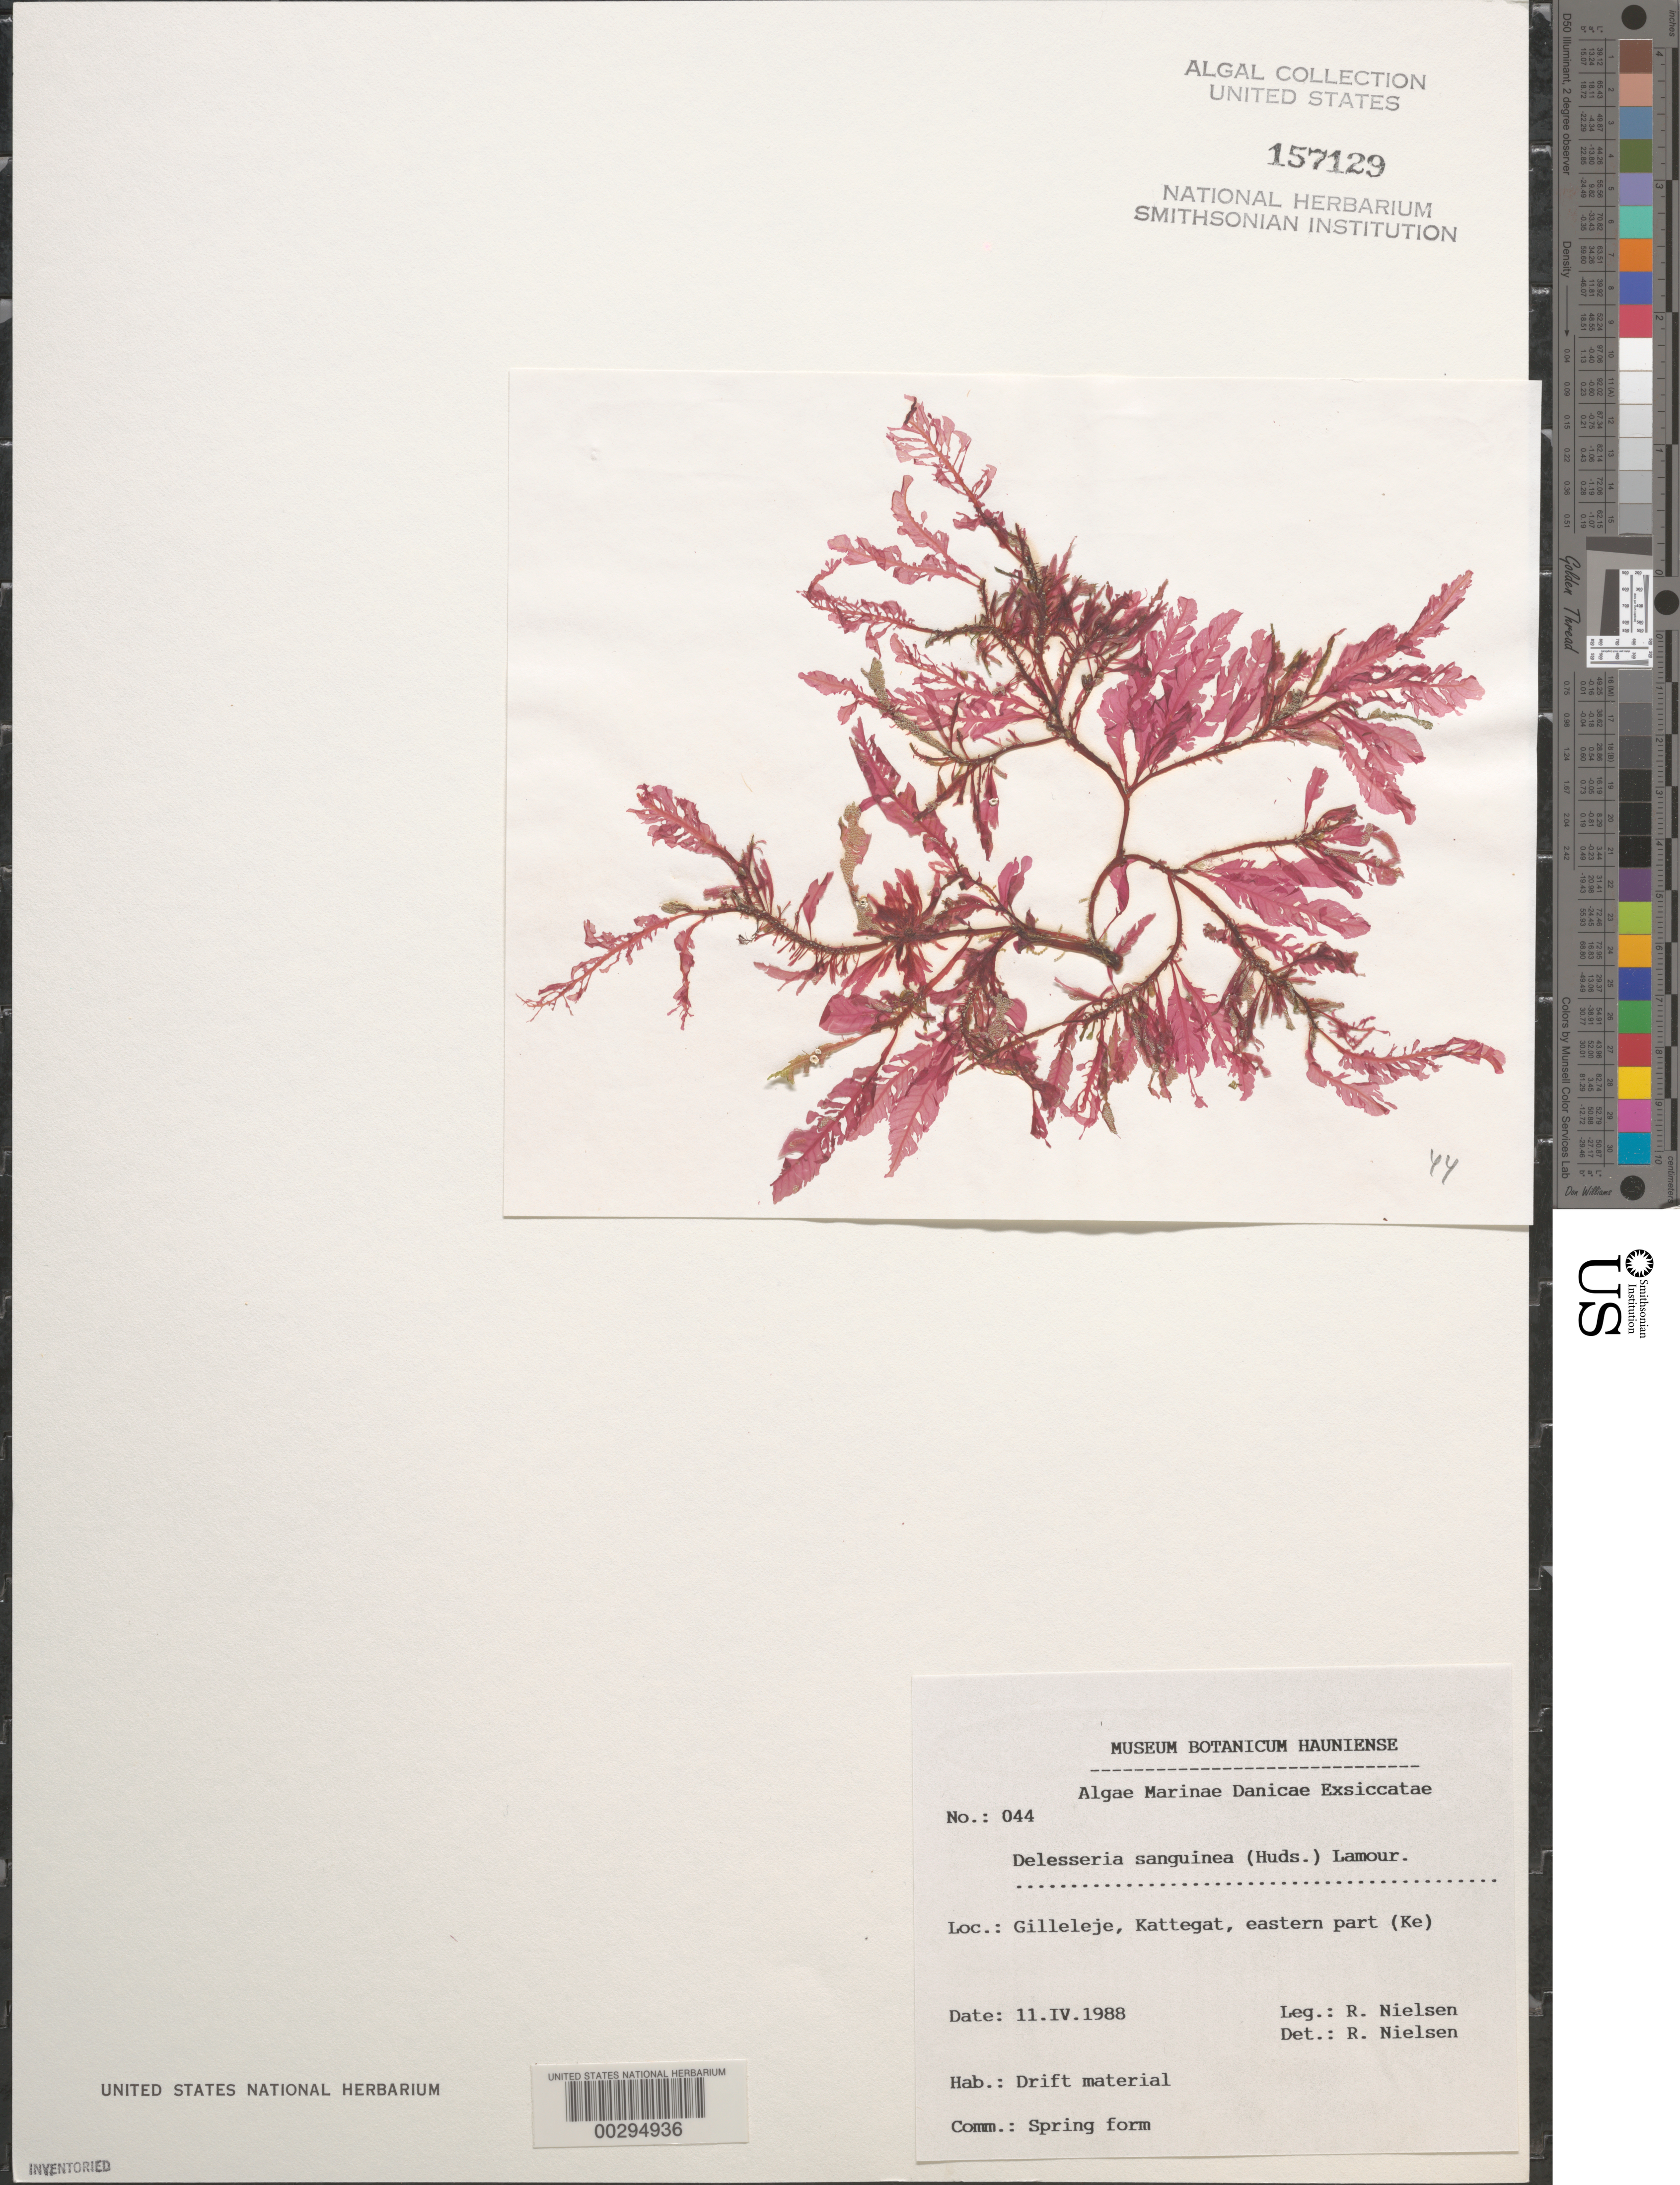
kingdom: Plantae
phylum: Rhodophyta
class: Florideophyceae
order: Ceramiales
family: Delesseriaceae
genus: Delesseria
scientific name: Delesseria sanguinea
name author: (Huds.) J.V.Lamouroux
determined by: Nielsen, R.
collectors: R. Nielsen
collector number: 044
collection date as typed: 11 Apr 1988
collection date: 1988-04-11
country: Denmark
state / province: Hovedstaden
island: Sjaelland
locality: Gilleleje, Kattegat, eastern part. Gribskov.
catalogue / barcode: US 157129